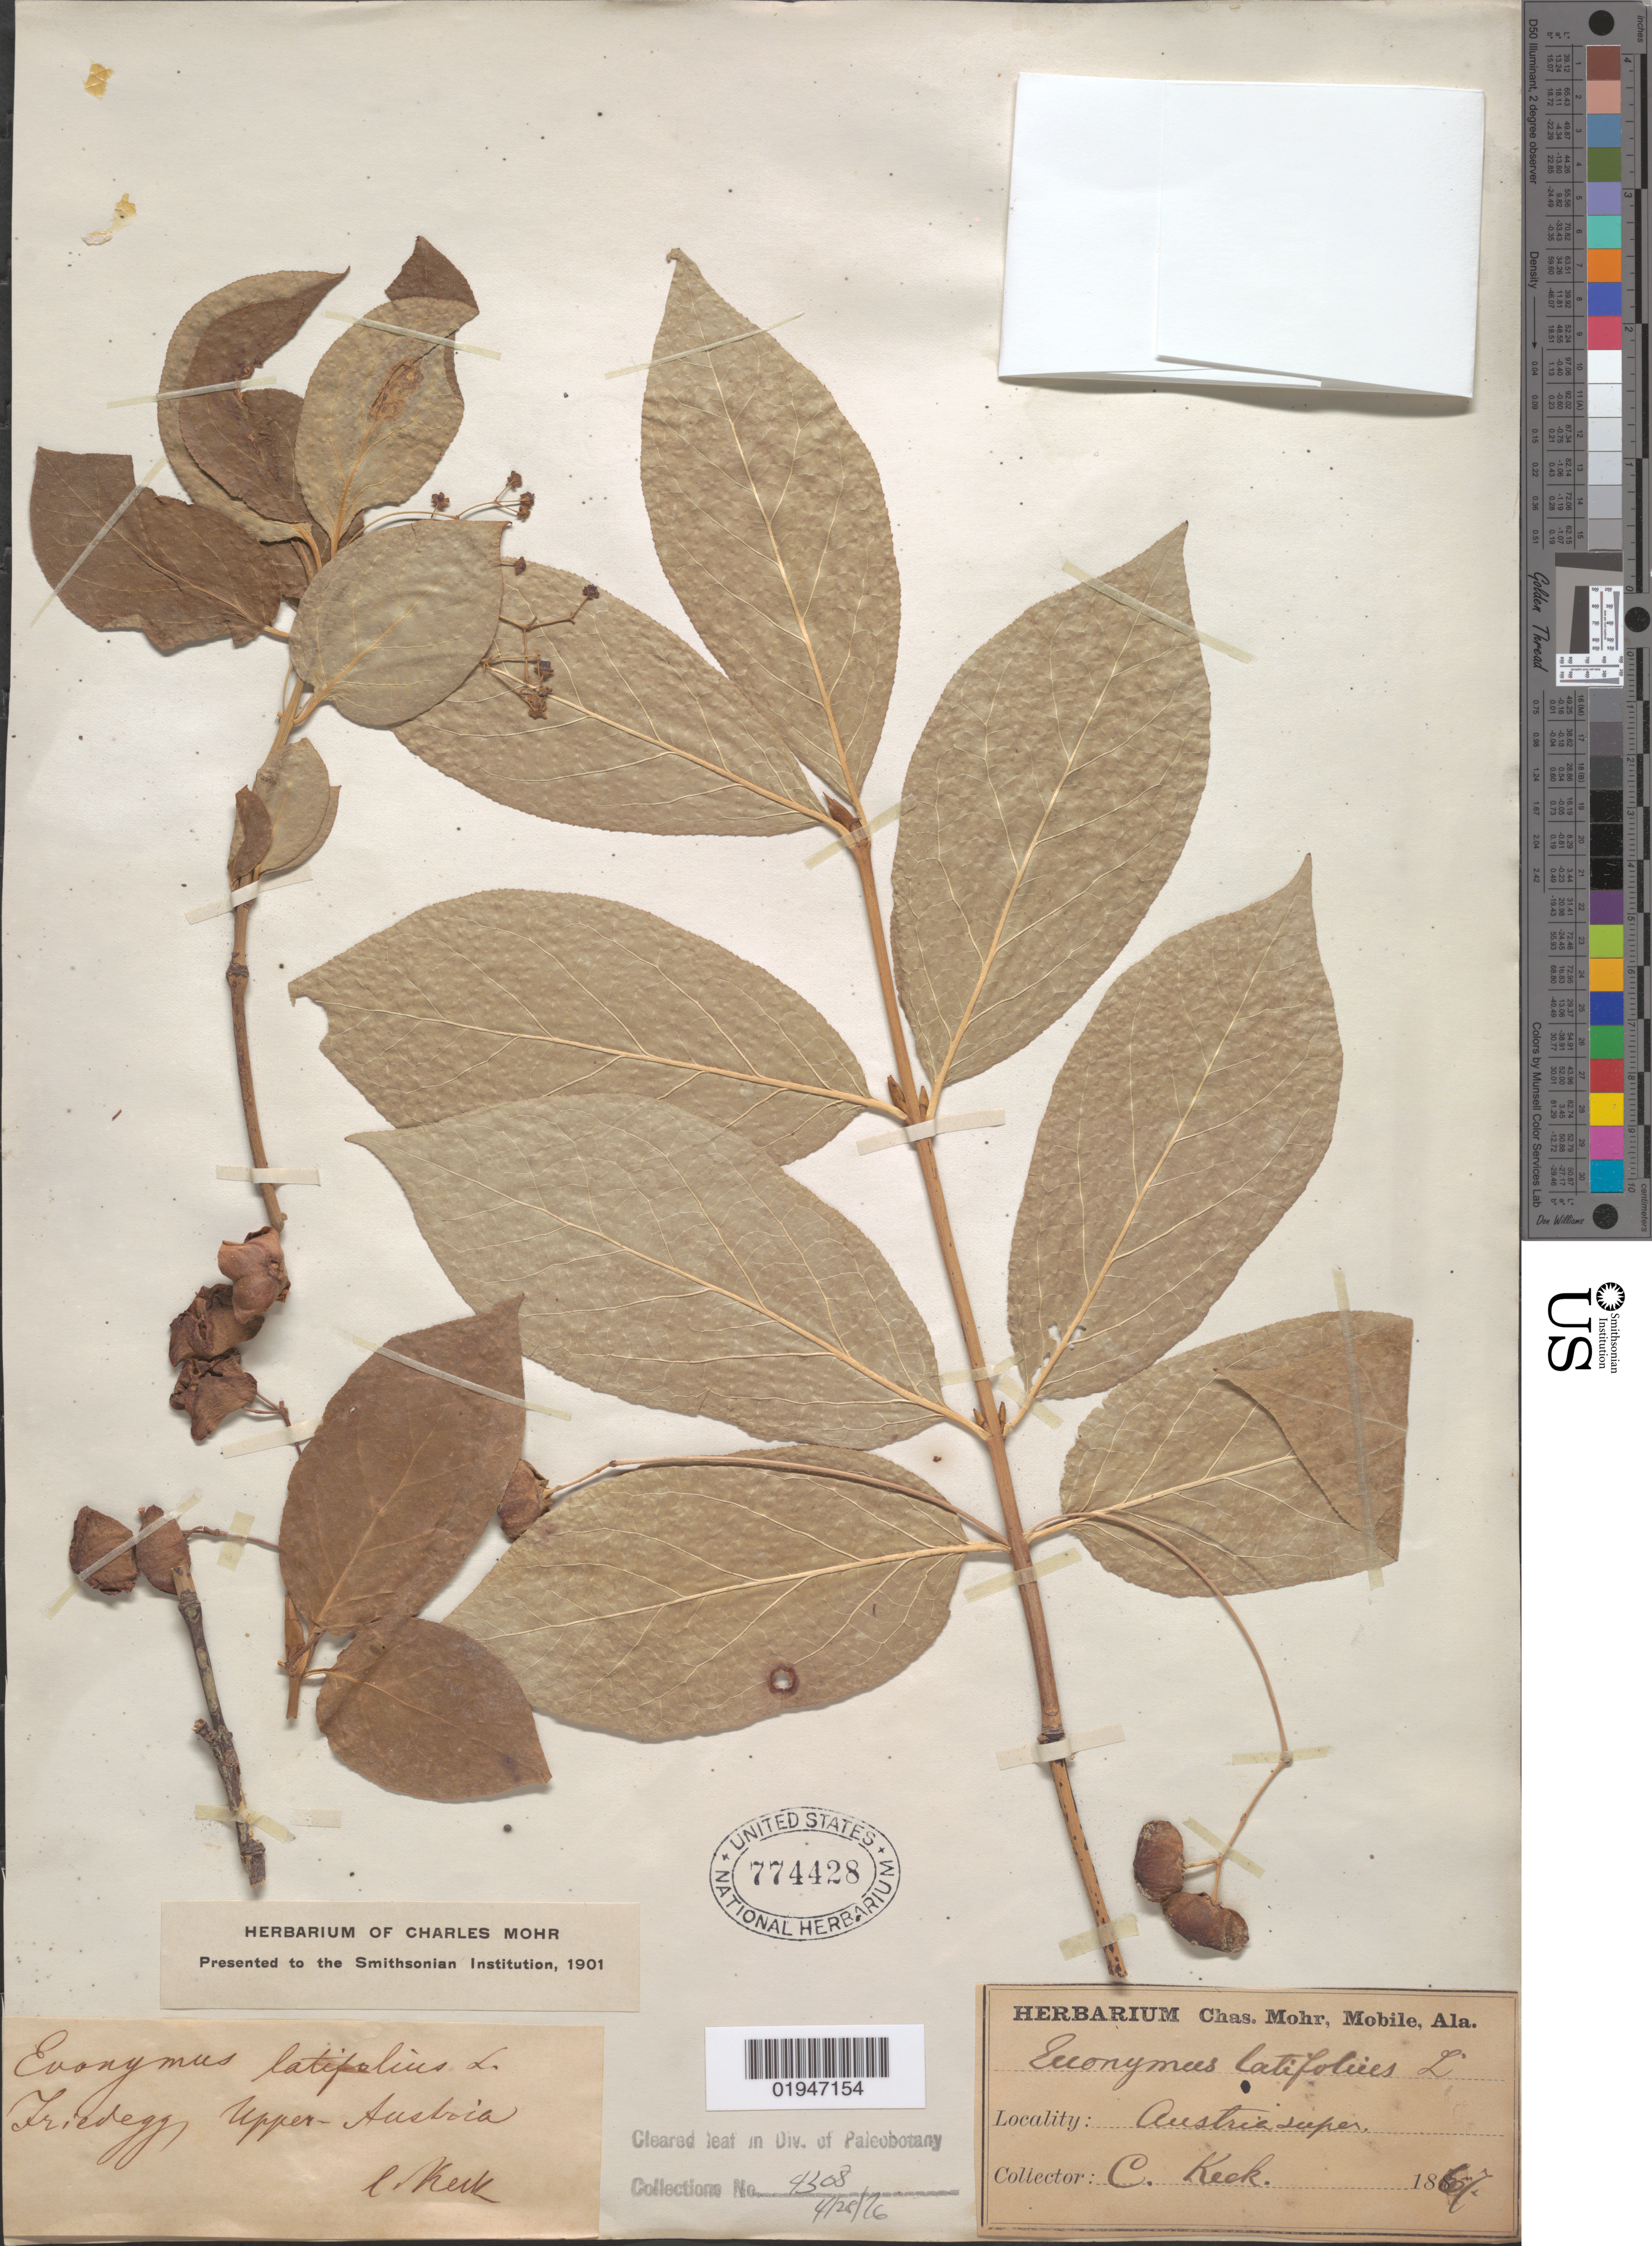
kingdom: Plantae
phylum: Tracheophyta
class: Magnoliopsida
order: Celastrales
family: Celastraceae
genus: Euonymus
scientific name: Euonymus latifolius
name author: (L.) Mill.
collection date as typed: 1867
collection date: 1867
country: Austria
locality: Friedegg [?], Upper Austria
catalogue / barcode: US 774428